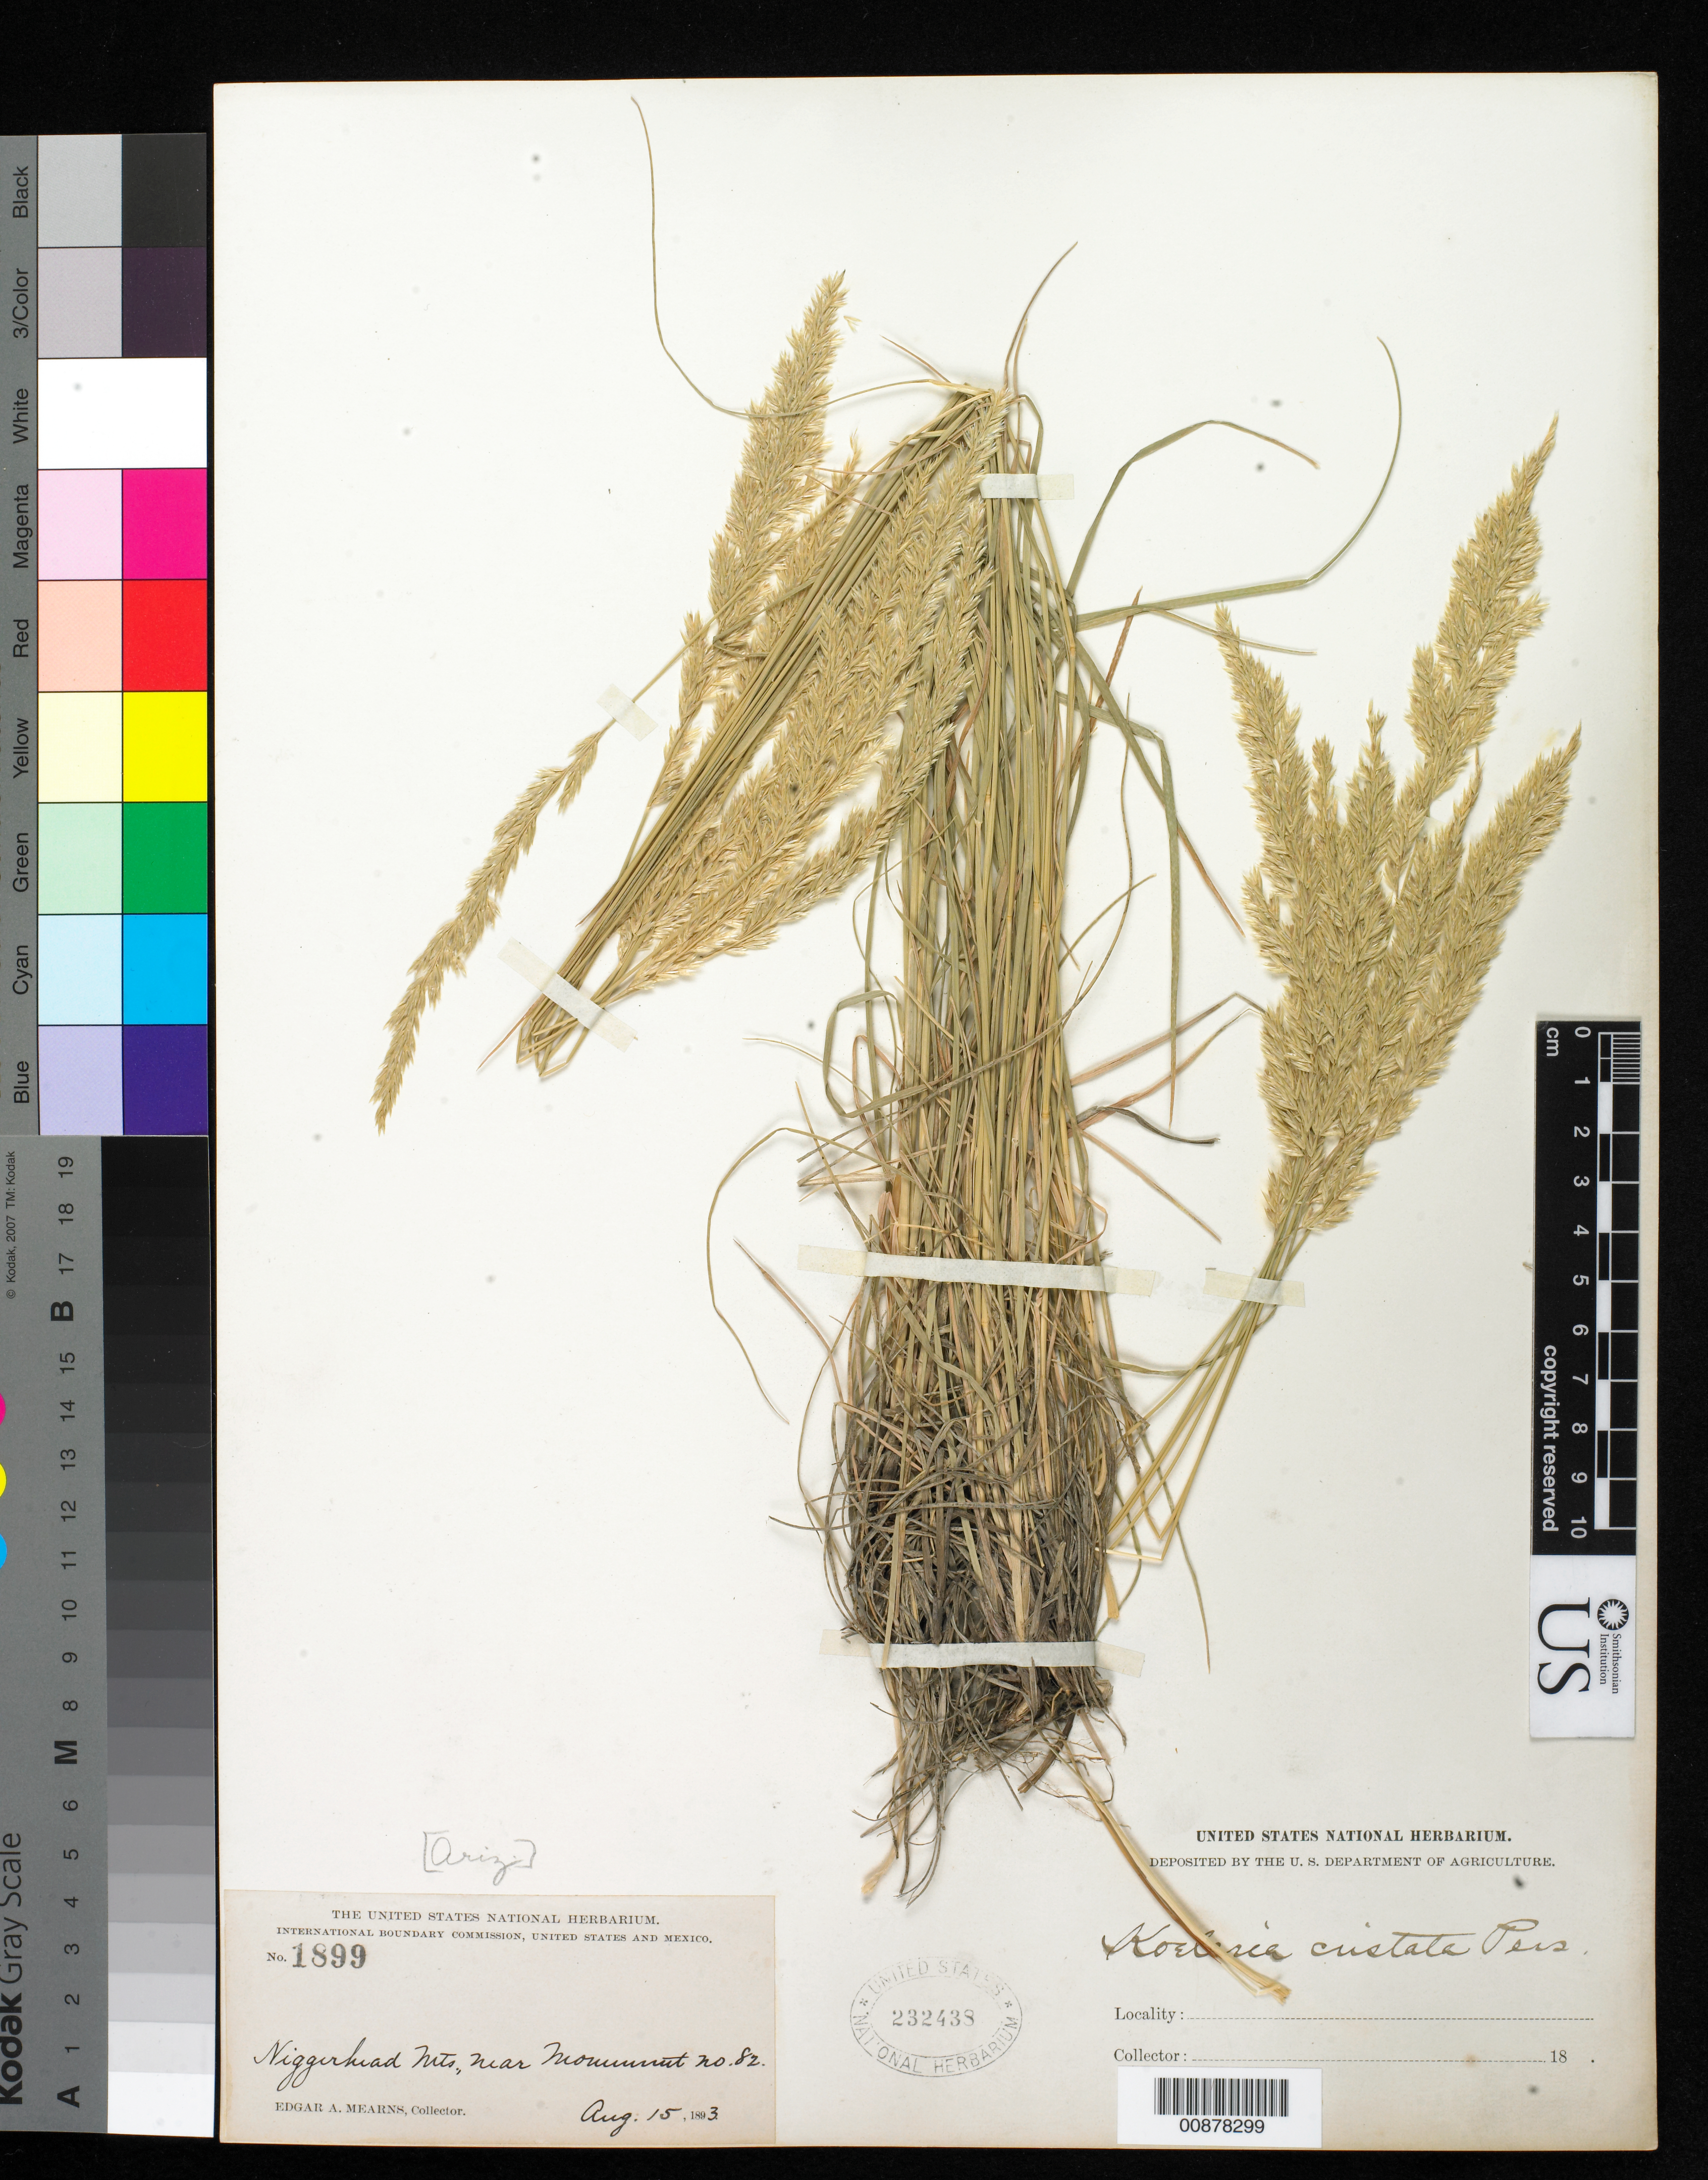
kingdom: Plantae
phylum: Tracheophyta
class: Liliopsida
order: Poales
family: Poaceae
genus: Koeleria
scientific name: Koeleria pyramidata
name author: (Lam.) P. Beauv.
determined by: Poaceae Reorganization Project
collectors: E. A. Mearns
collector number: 1899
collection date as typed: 15 Aug 1893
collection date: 1893-08-15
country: United States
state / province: Arizona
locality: Niggerhead Mts., near Monument no. 82.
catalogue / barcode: US 232438